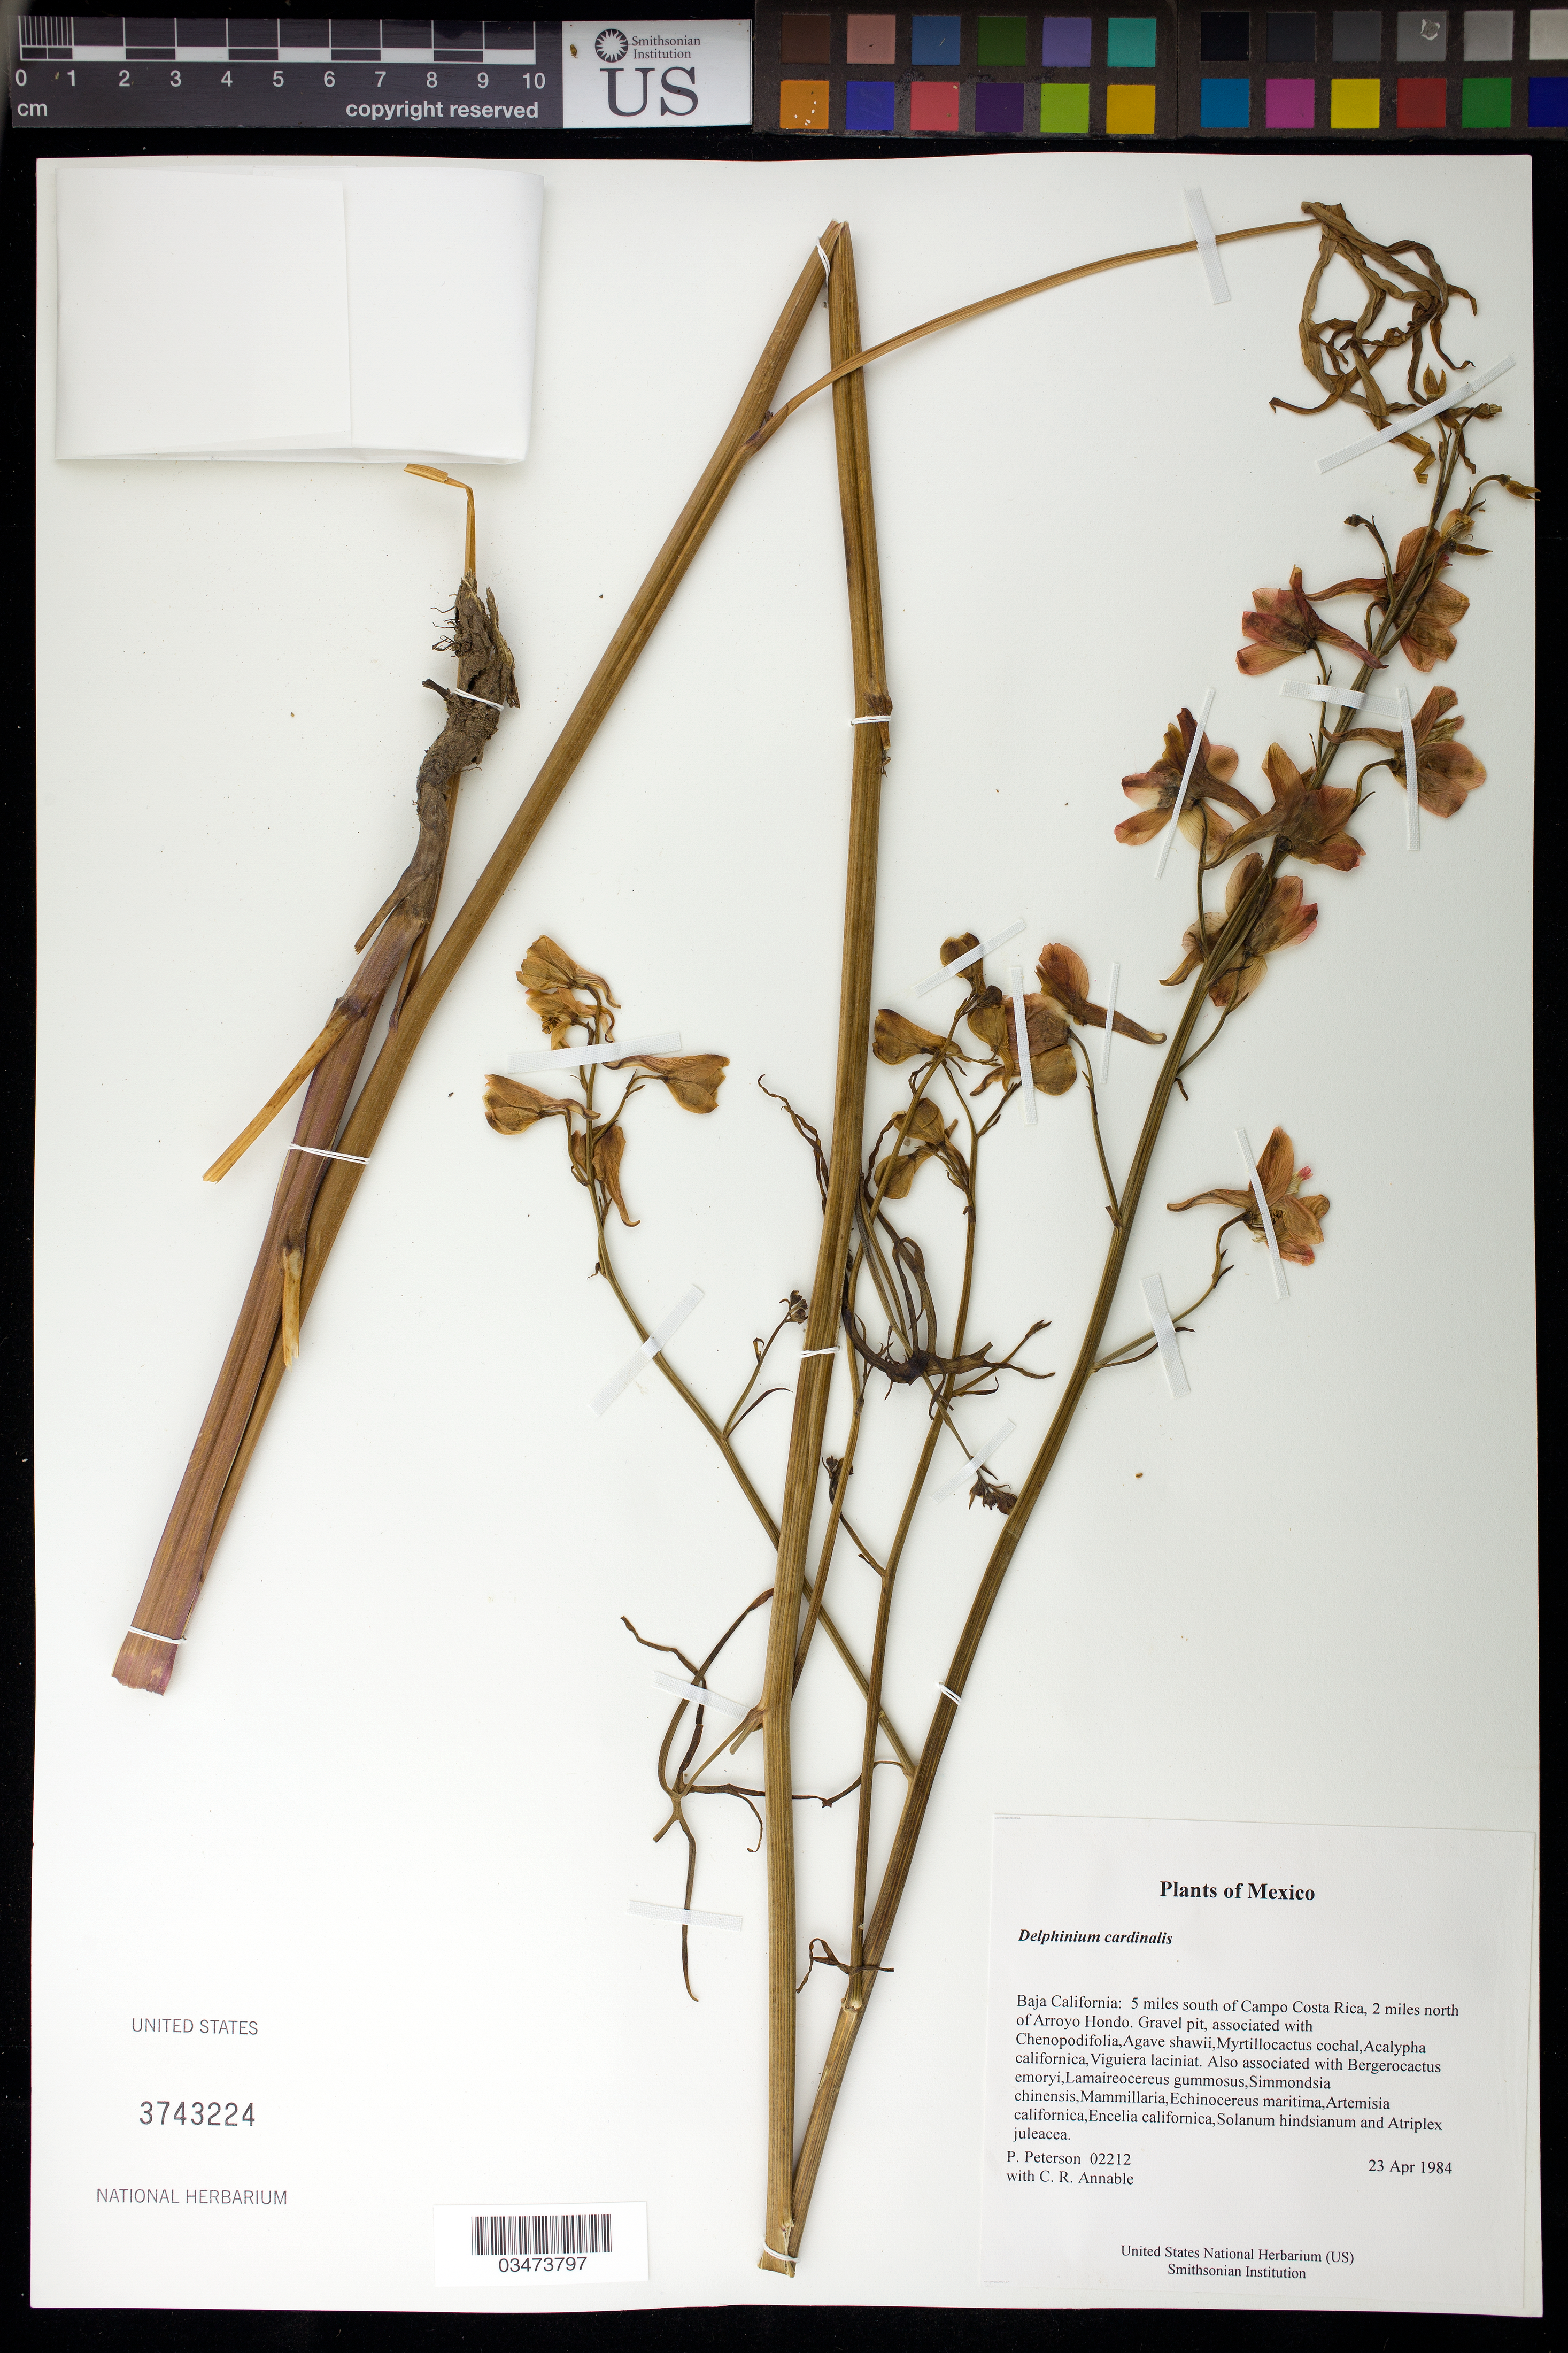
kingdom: Plantae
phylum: Tracheophyta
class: Magnoliopsida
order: Ranunculales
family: Ranunculaceae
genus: Delphinium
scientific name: Delphinium cardinale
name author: Hook.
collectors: P. M. Peterson & C. R. Annable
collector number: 02212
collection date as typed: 23 Apr 1984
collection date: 1984-04-23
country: Mexico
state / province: Baja California Norte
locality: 5 miles south of Campo Costa Rica, 2 miles north of Arroyo Hondo.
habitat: Gravel pit, associated with Chenopodifolia,Agave shawii,Myrtillocactus cochal,Acalypha californica,Viguiera laciniat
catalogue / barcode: US 3743224